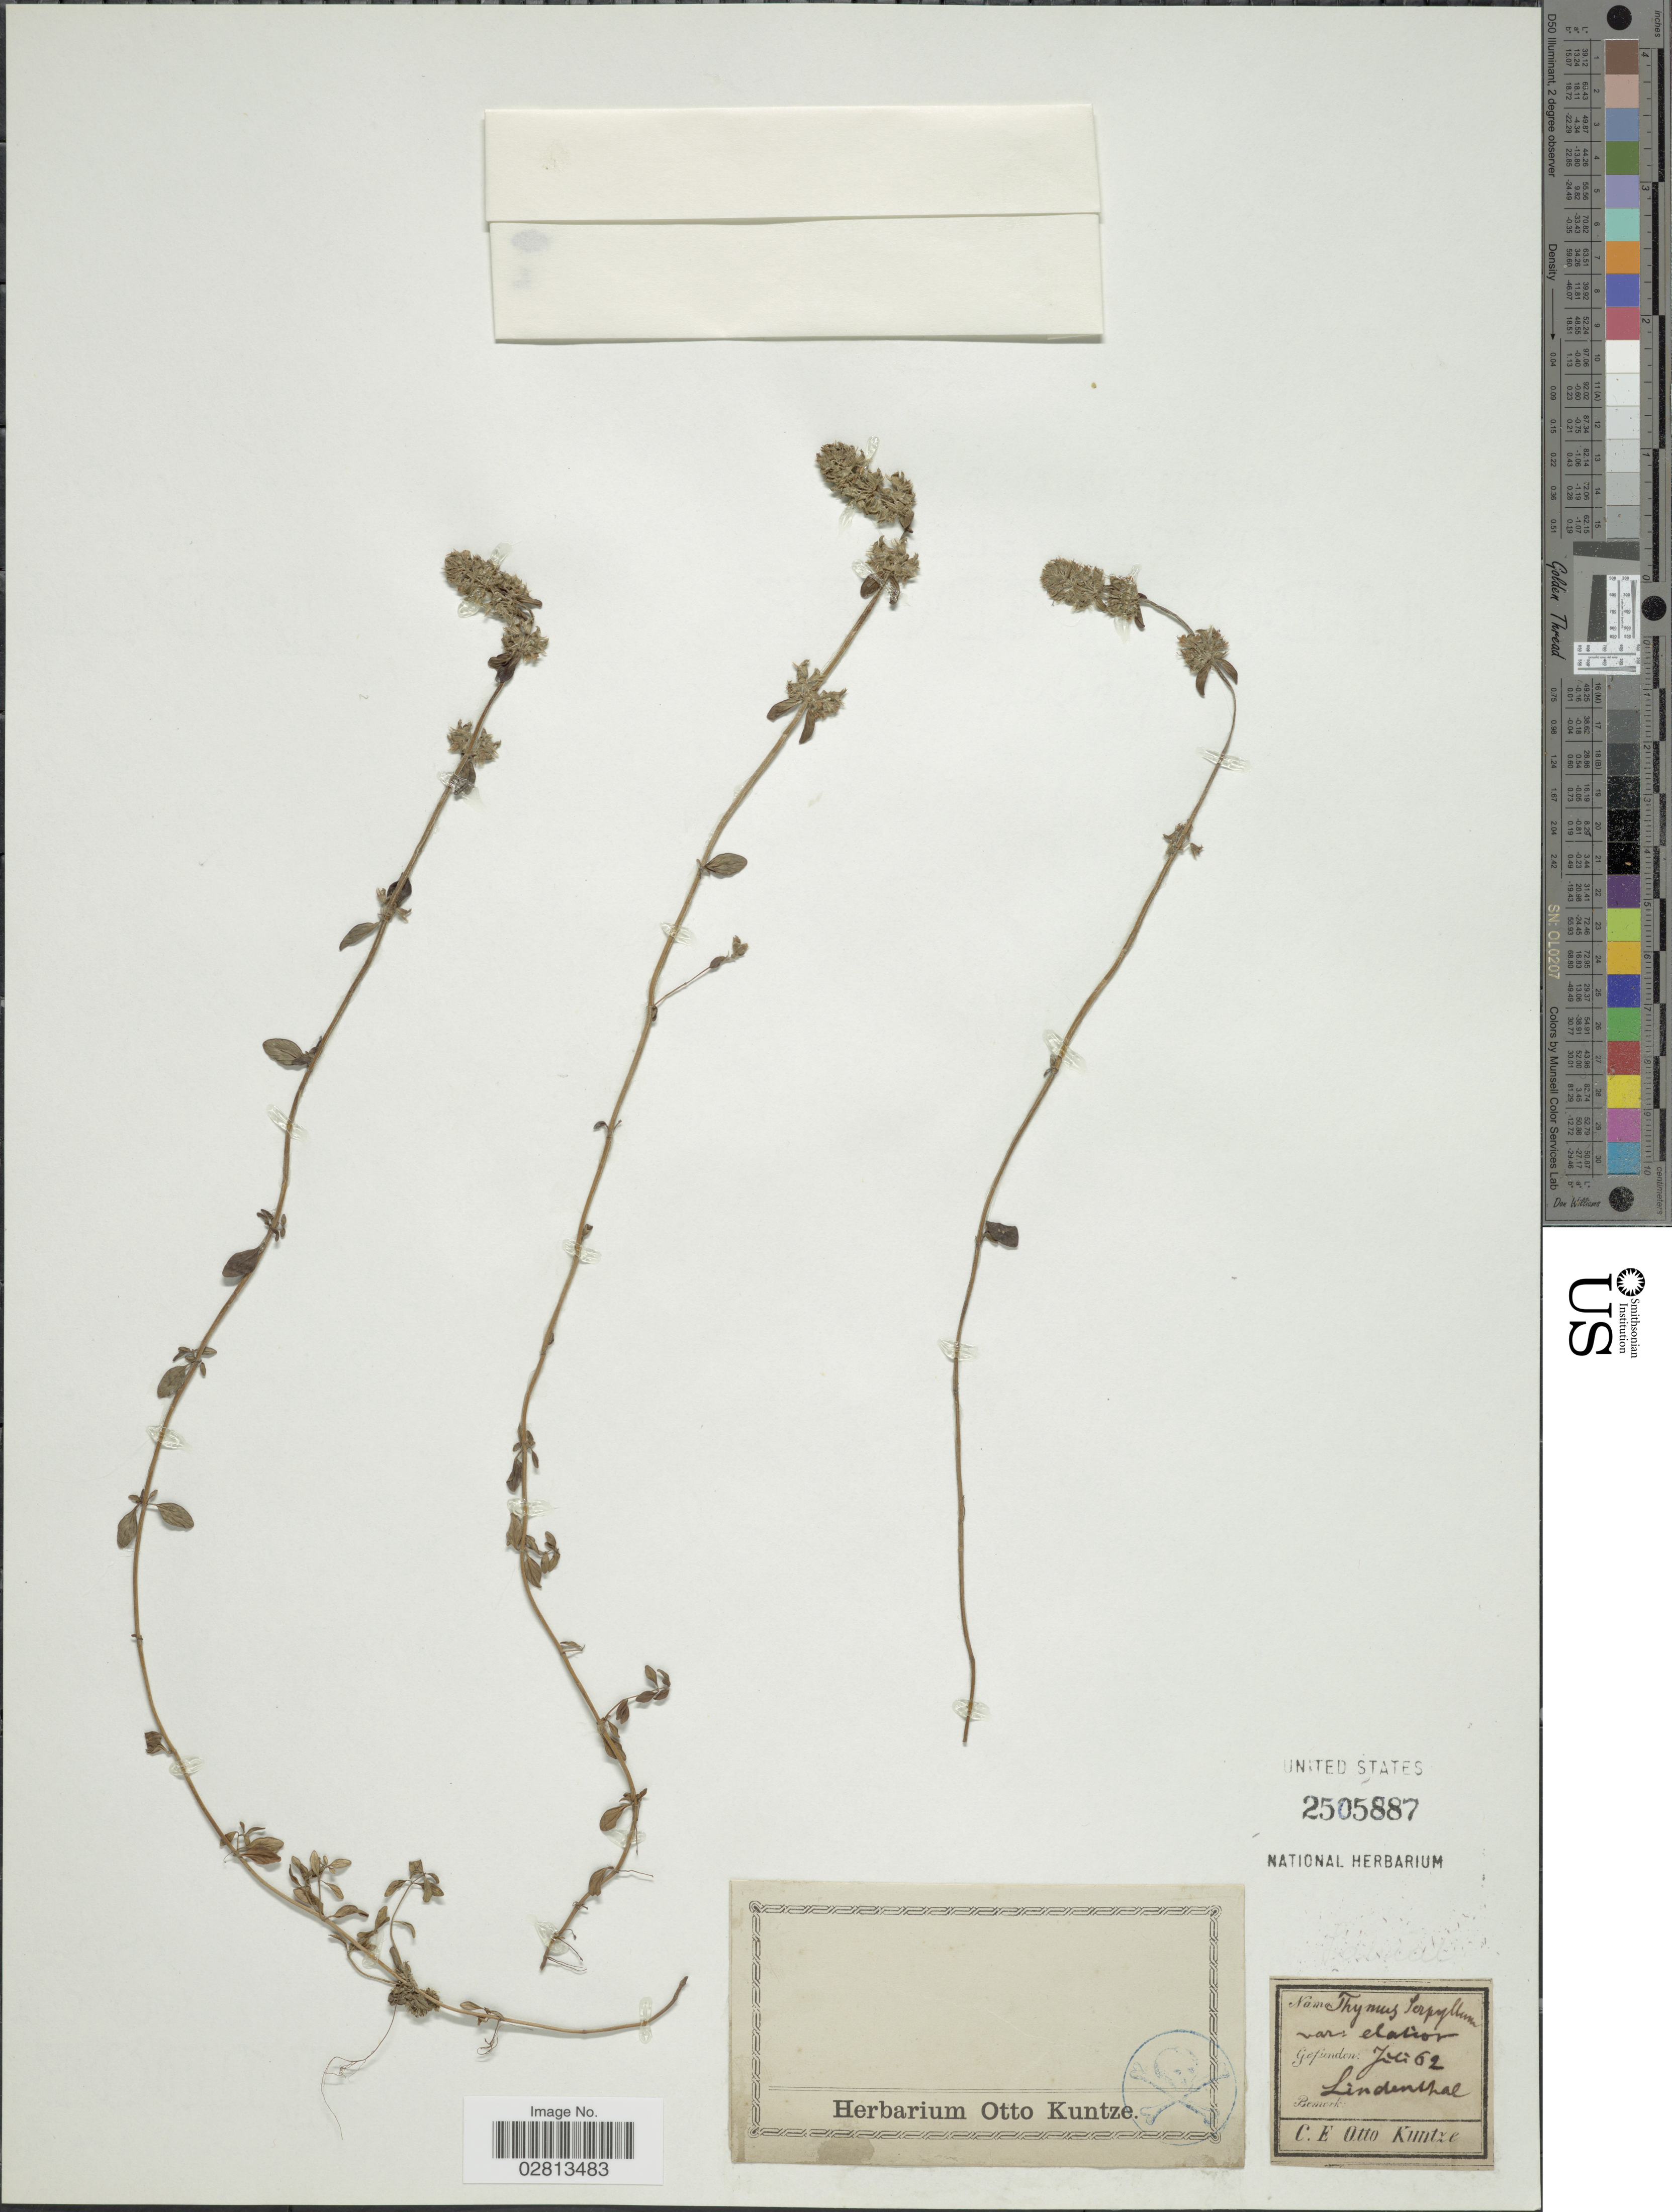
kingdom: Plantae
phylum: Tracheophyta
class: Magnoliopsida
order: Lamiales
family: Lamiaceae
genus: Thymus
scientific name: Thymus serpyllum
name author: L.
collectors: C.E.O. Kuntze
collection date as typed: Transcribed d/m/y: /7/62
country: Germany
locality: Lindenthal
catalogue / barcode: US 2505887